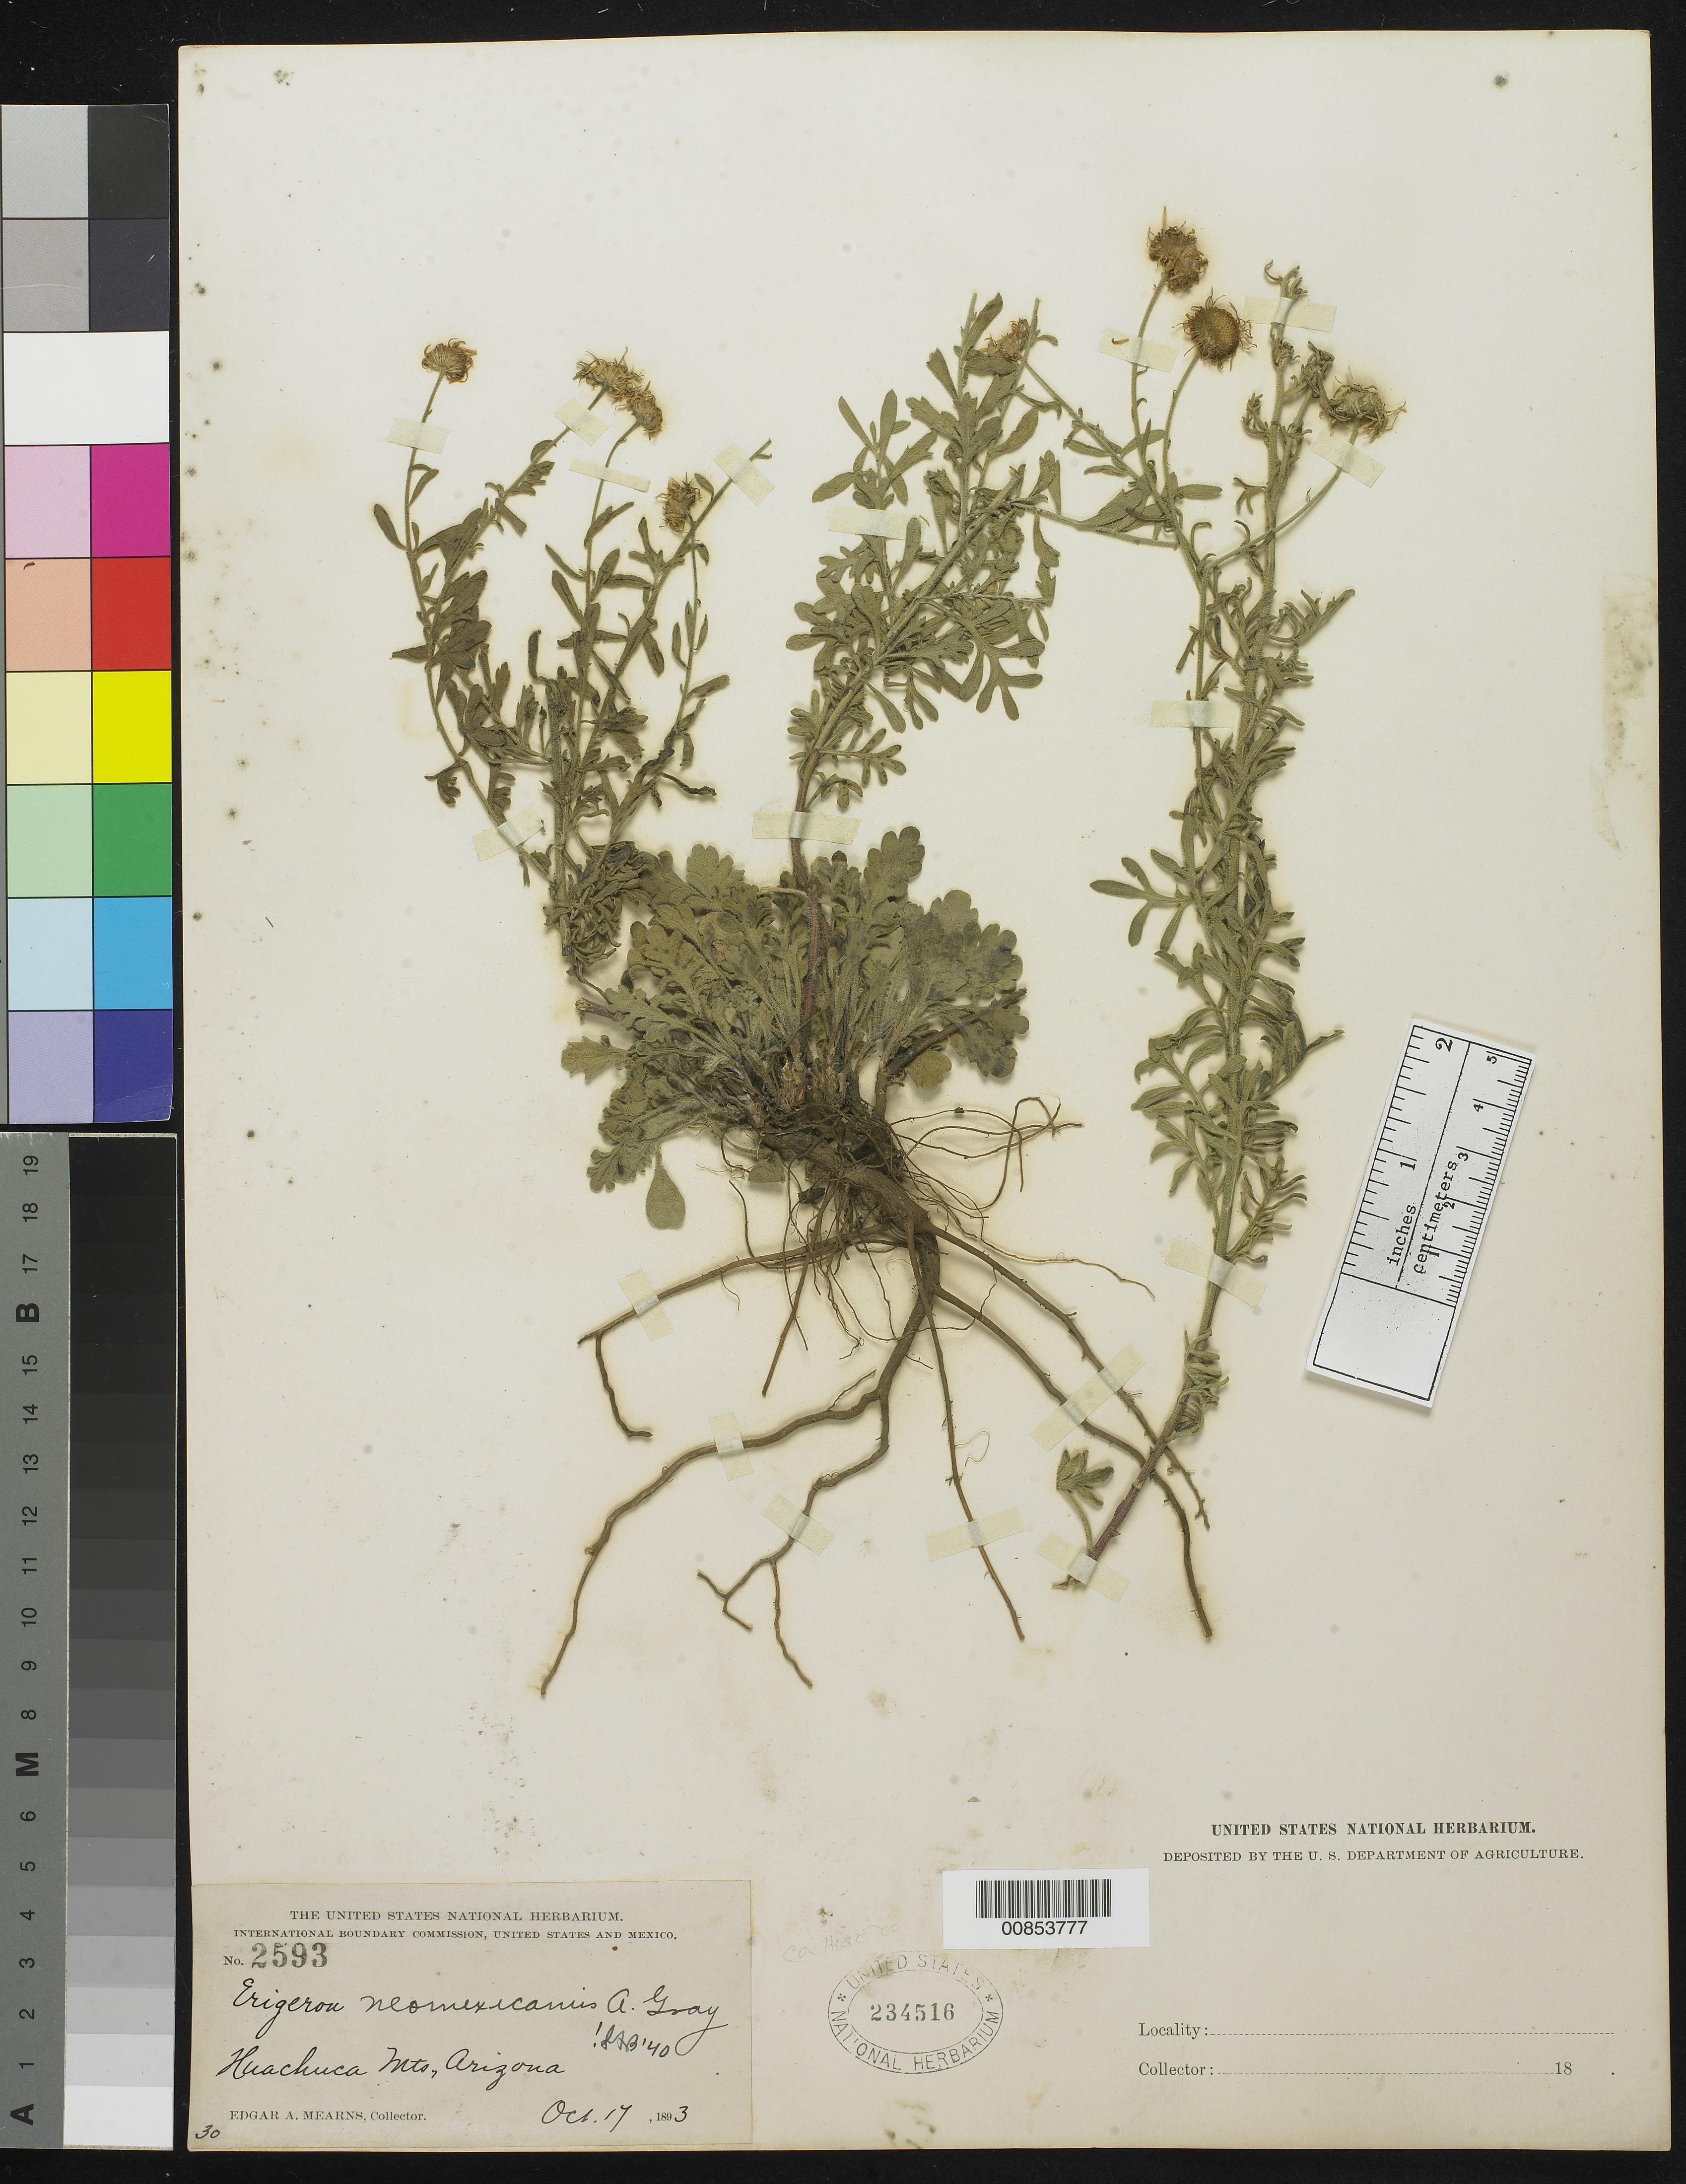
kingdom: Plantae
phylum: Tracheophyta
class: Magnoliopsida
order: Asterales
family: Asteraceae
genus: Erigeron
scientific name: Erigeron neomexicanus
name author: A. Gray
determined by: Blake, Sydney F.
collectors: E. A. Mearns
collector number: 2593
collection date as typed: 17 Oct 1893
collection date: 1893-10-17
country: United States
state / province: Arizona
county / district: Cochise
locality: Huachuca Mts.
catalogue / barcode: US 234516